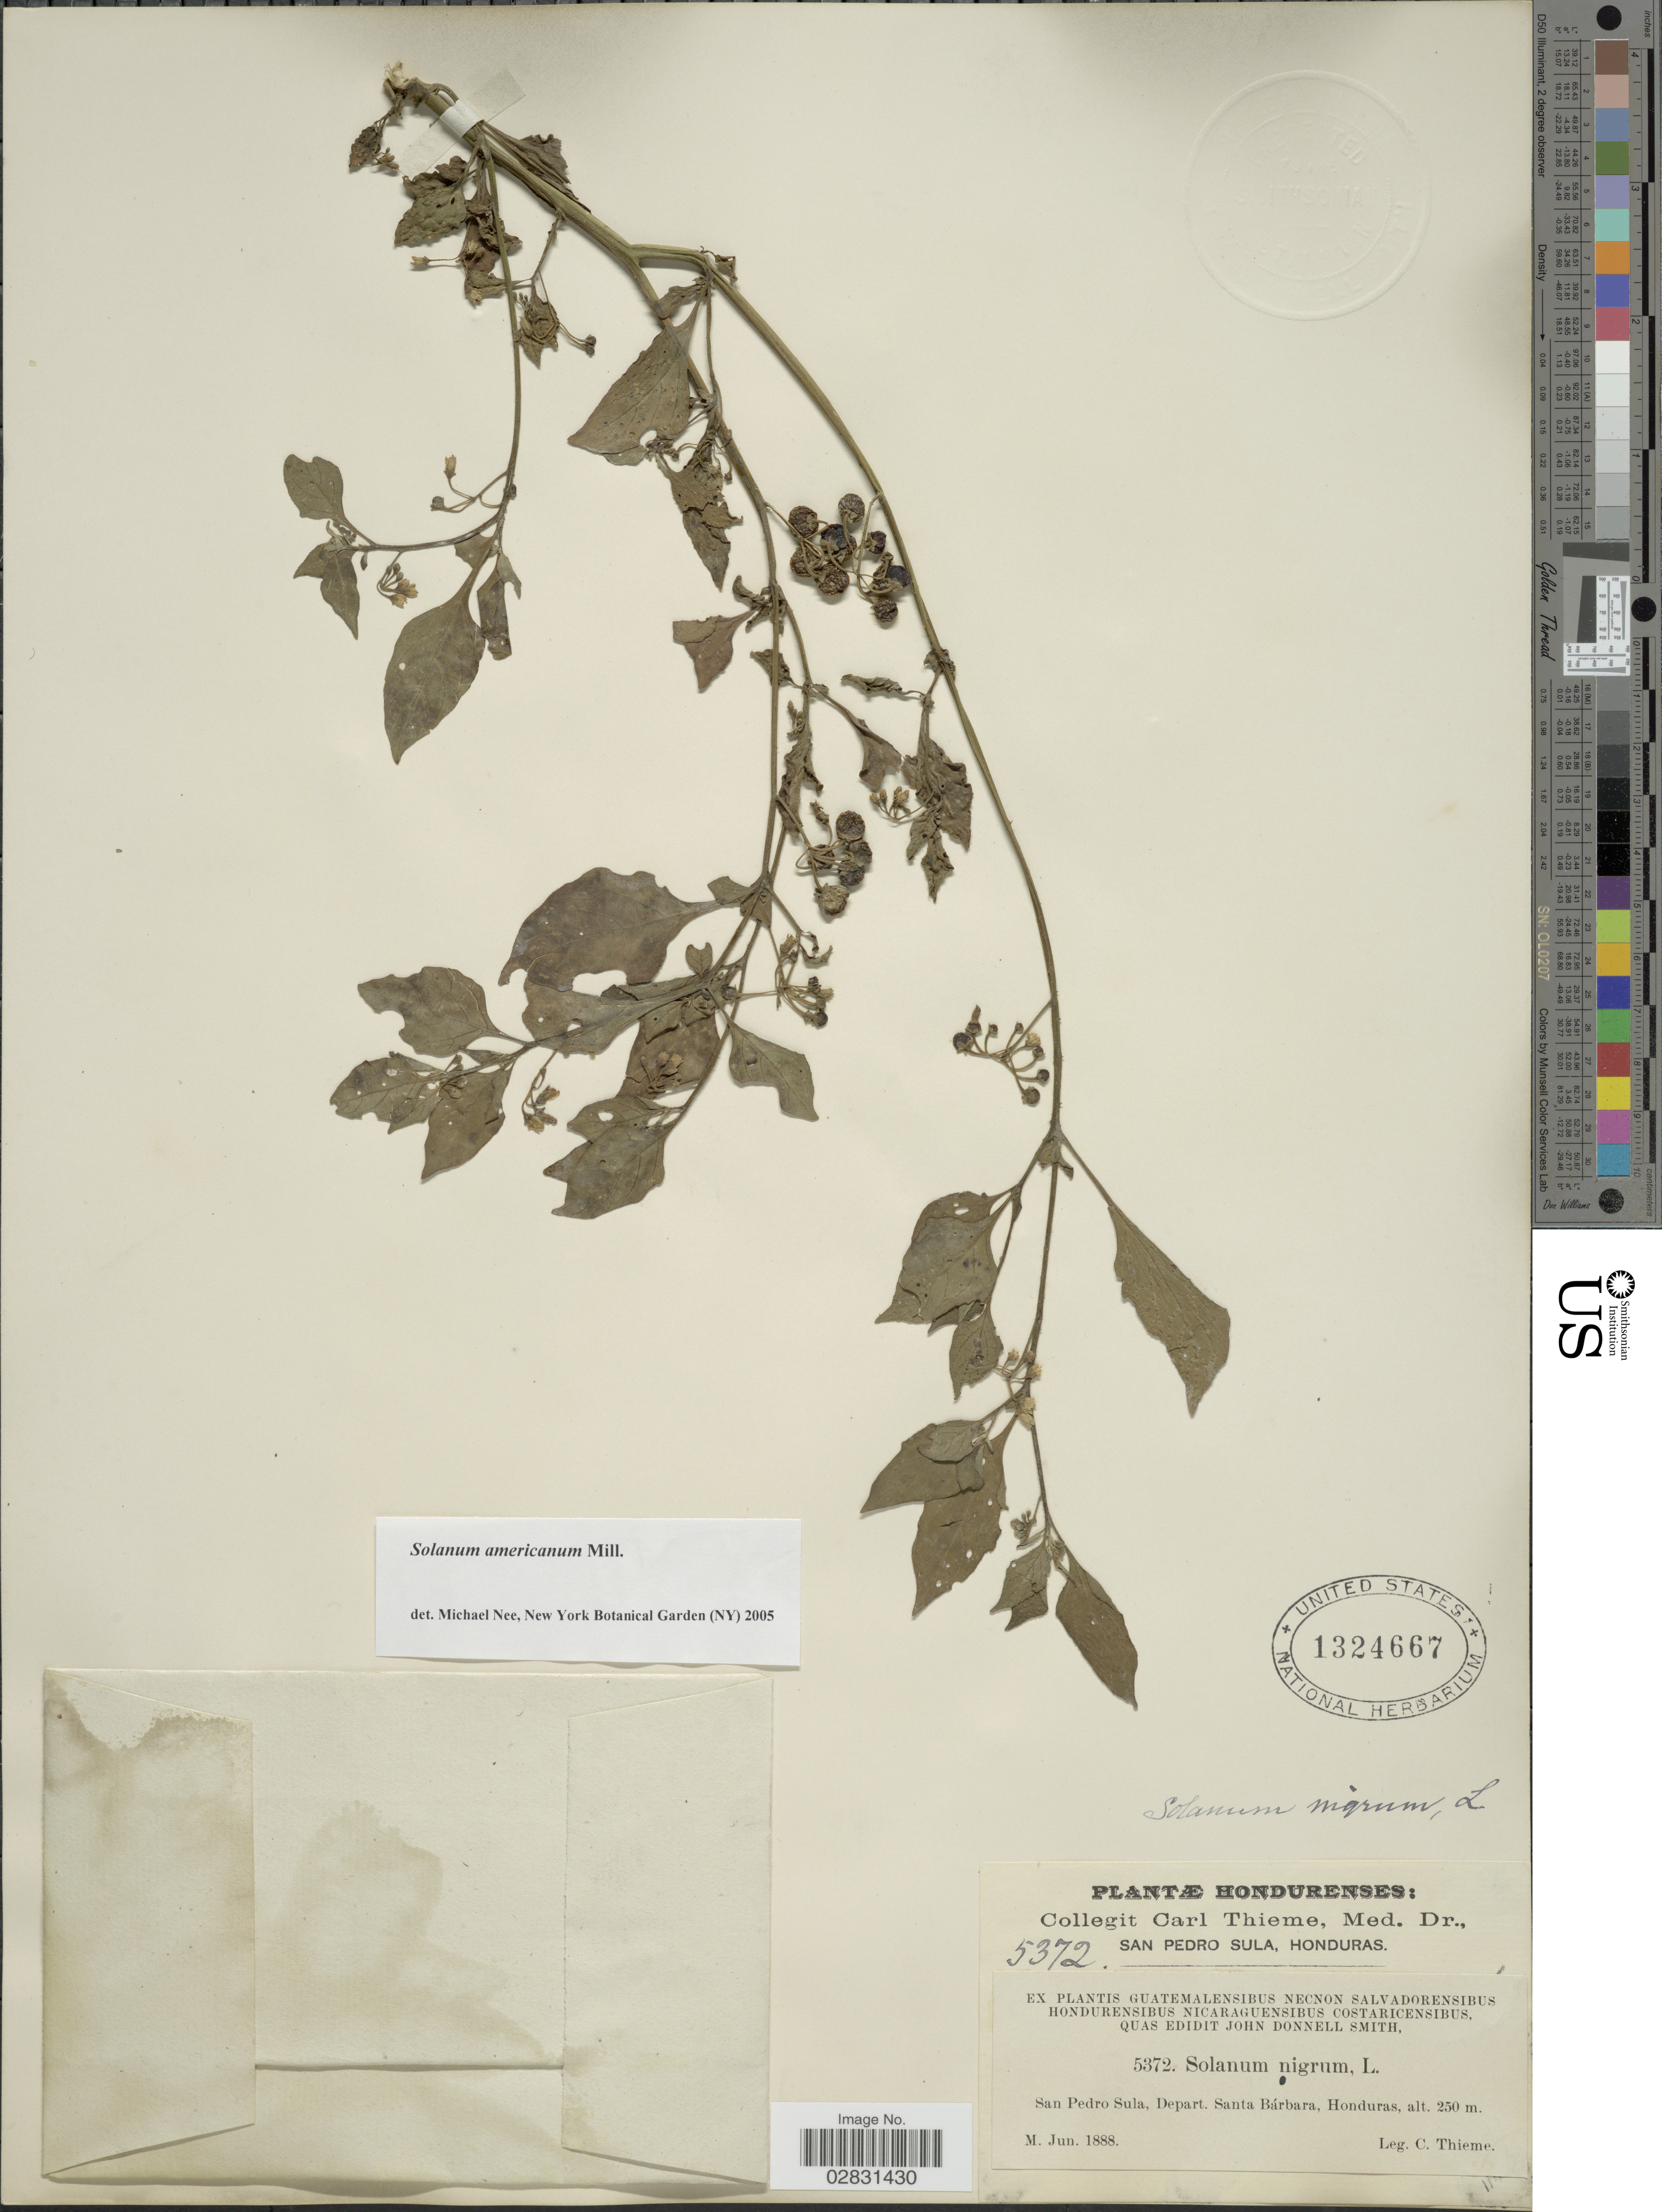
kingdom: Plantae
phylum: Tracheophyta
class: Magnoliopsida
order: Solanales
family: Solanaceae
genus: Solanum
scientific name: Solanum americanum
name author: Mill.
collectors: C. Thieme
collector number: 5372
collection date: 1888-06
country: Honduras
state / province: Santa Bárbara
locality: San Pedro Sula, Depart. Santa Bárbara.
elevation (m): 250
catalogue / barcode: US 1324667